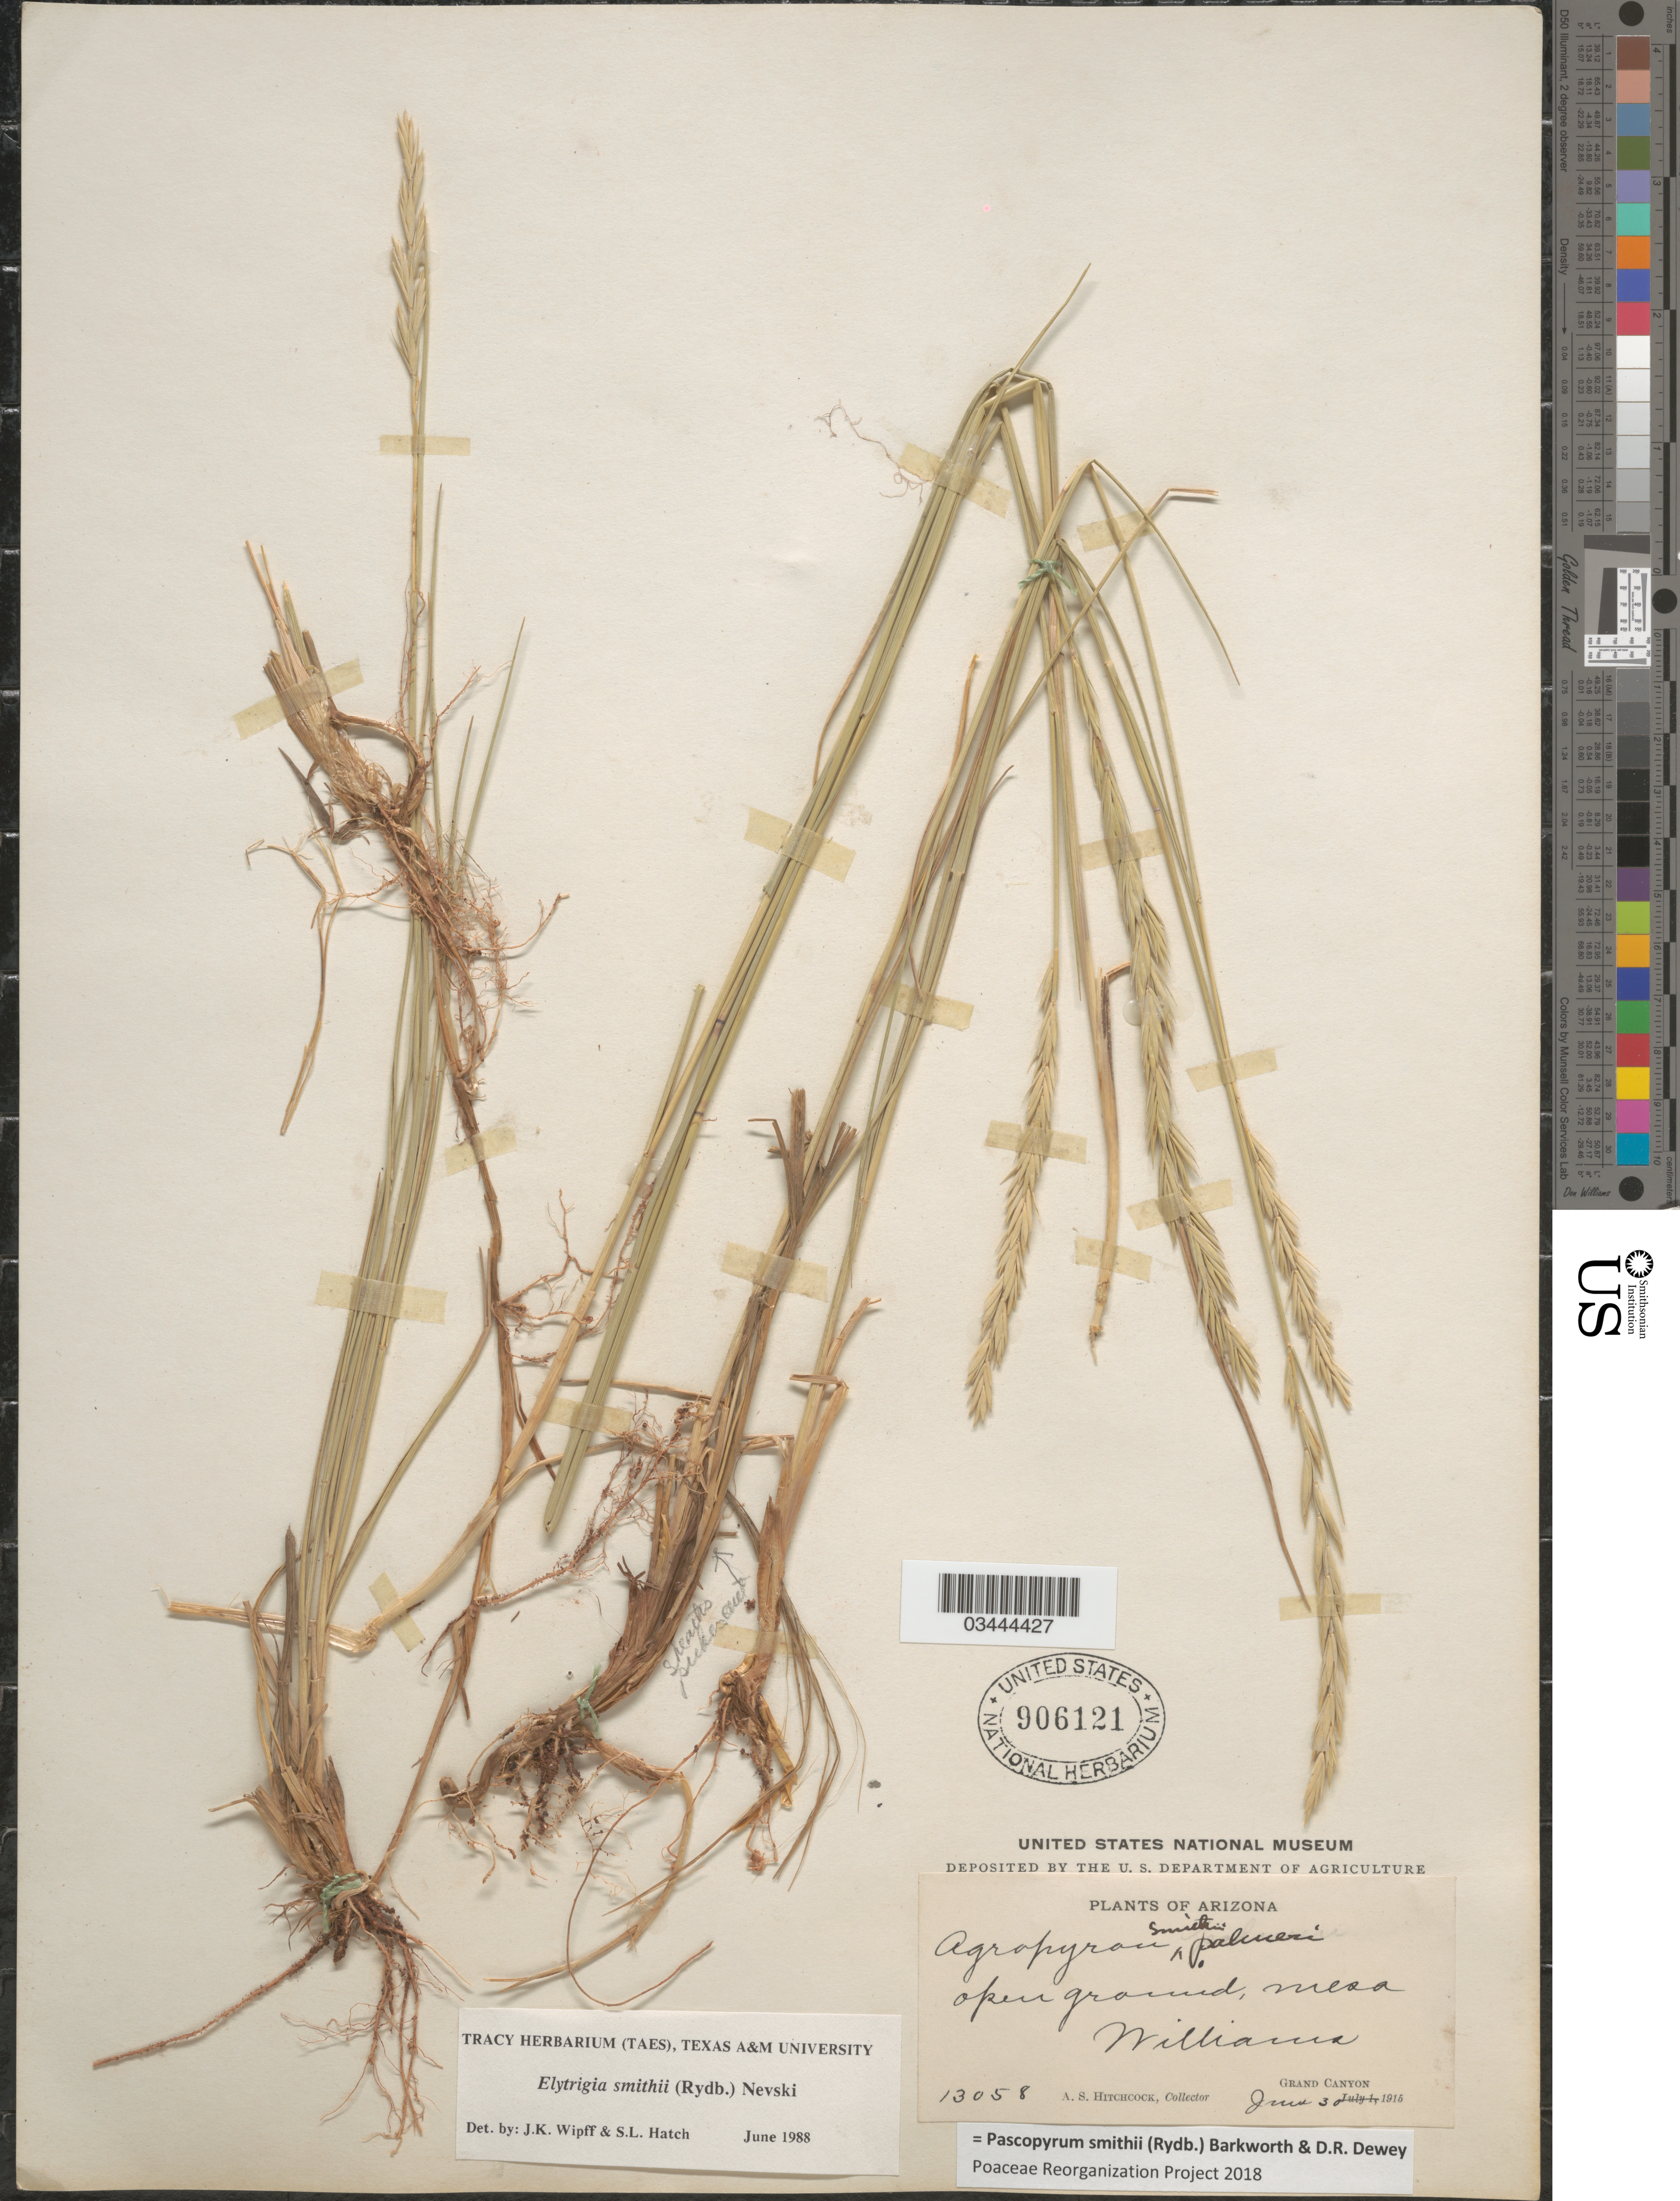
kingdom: Plantae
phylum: Tracheophyta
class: Liliopsida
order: Poales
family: Poaceae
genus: Pascopyrum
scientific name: Pascopyrum smithii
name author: (Rydb.) Barkworth & Dewey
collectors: A. S. Hitchcock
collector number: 13058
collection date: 1915-06-03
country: United States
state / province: Arizona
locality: Open ground, mesa Williams. Grand Canyon.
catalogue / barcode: US 906121